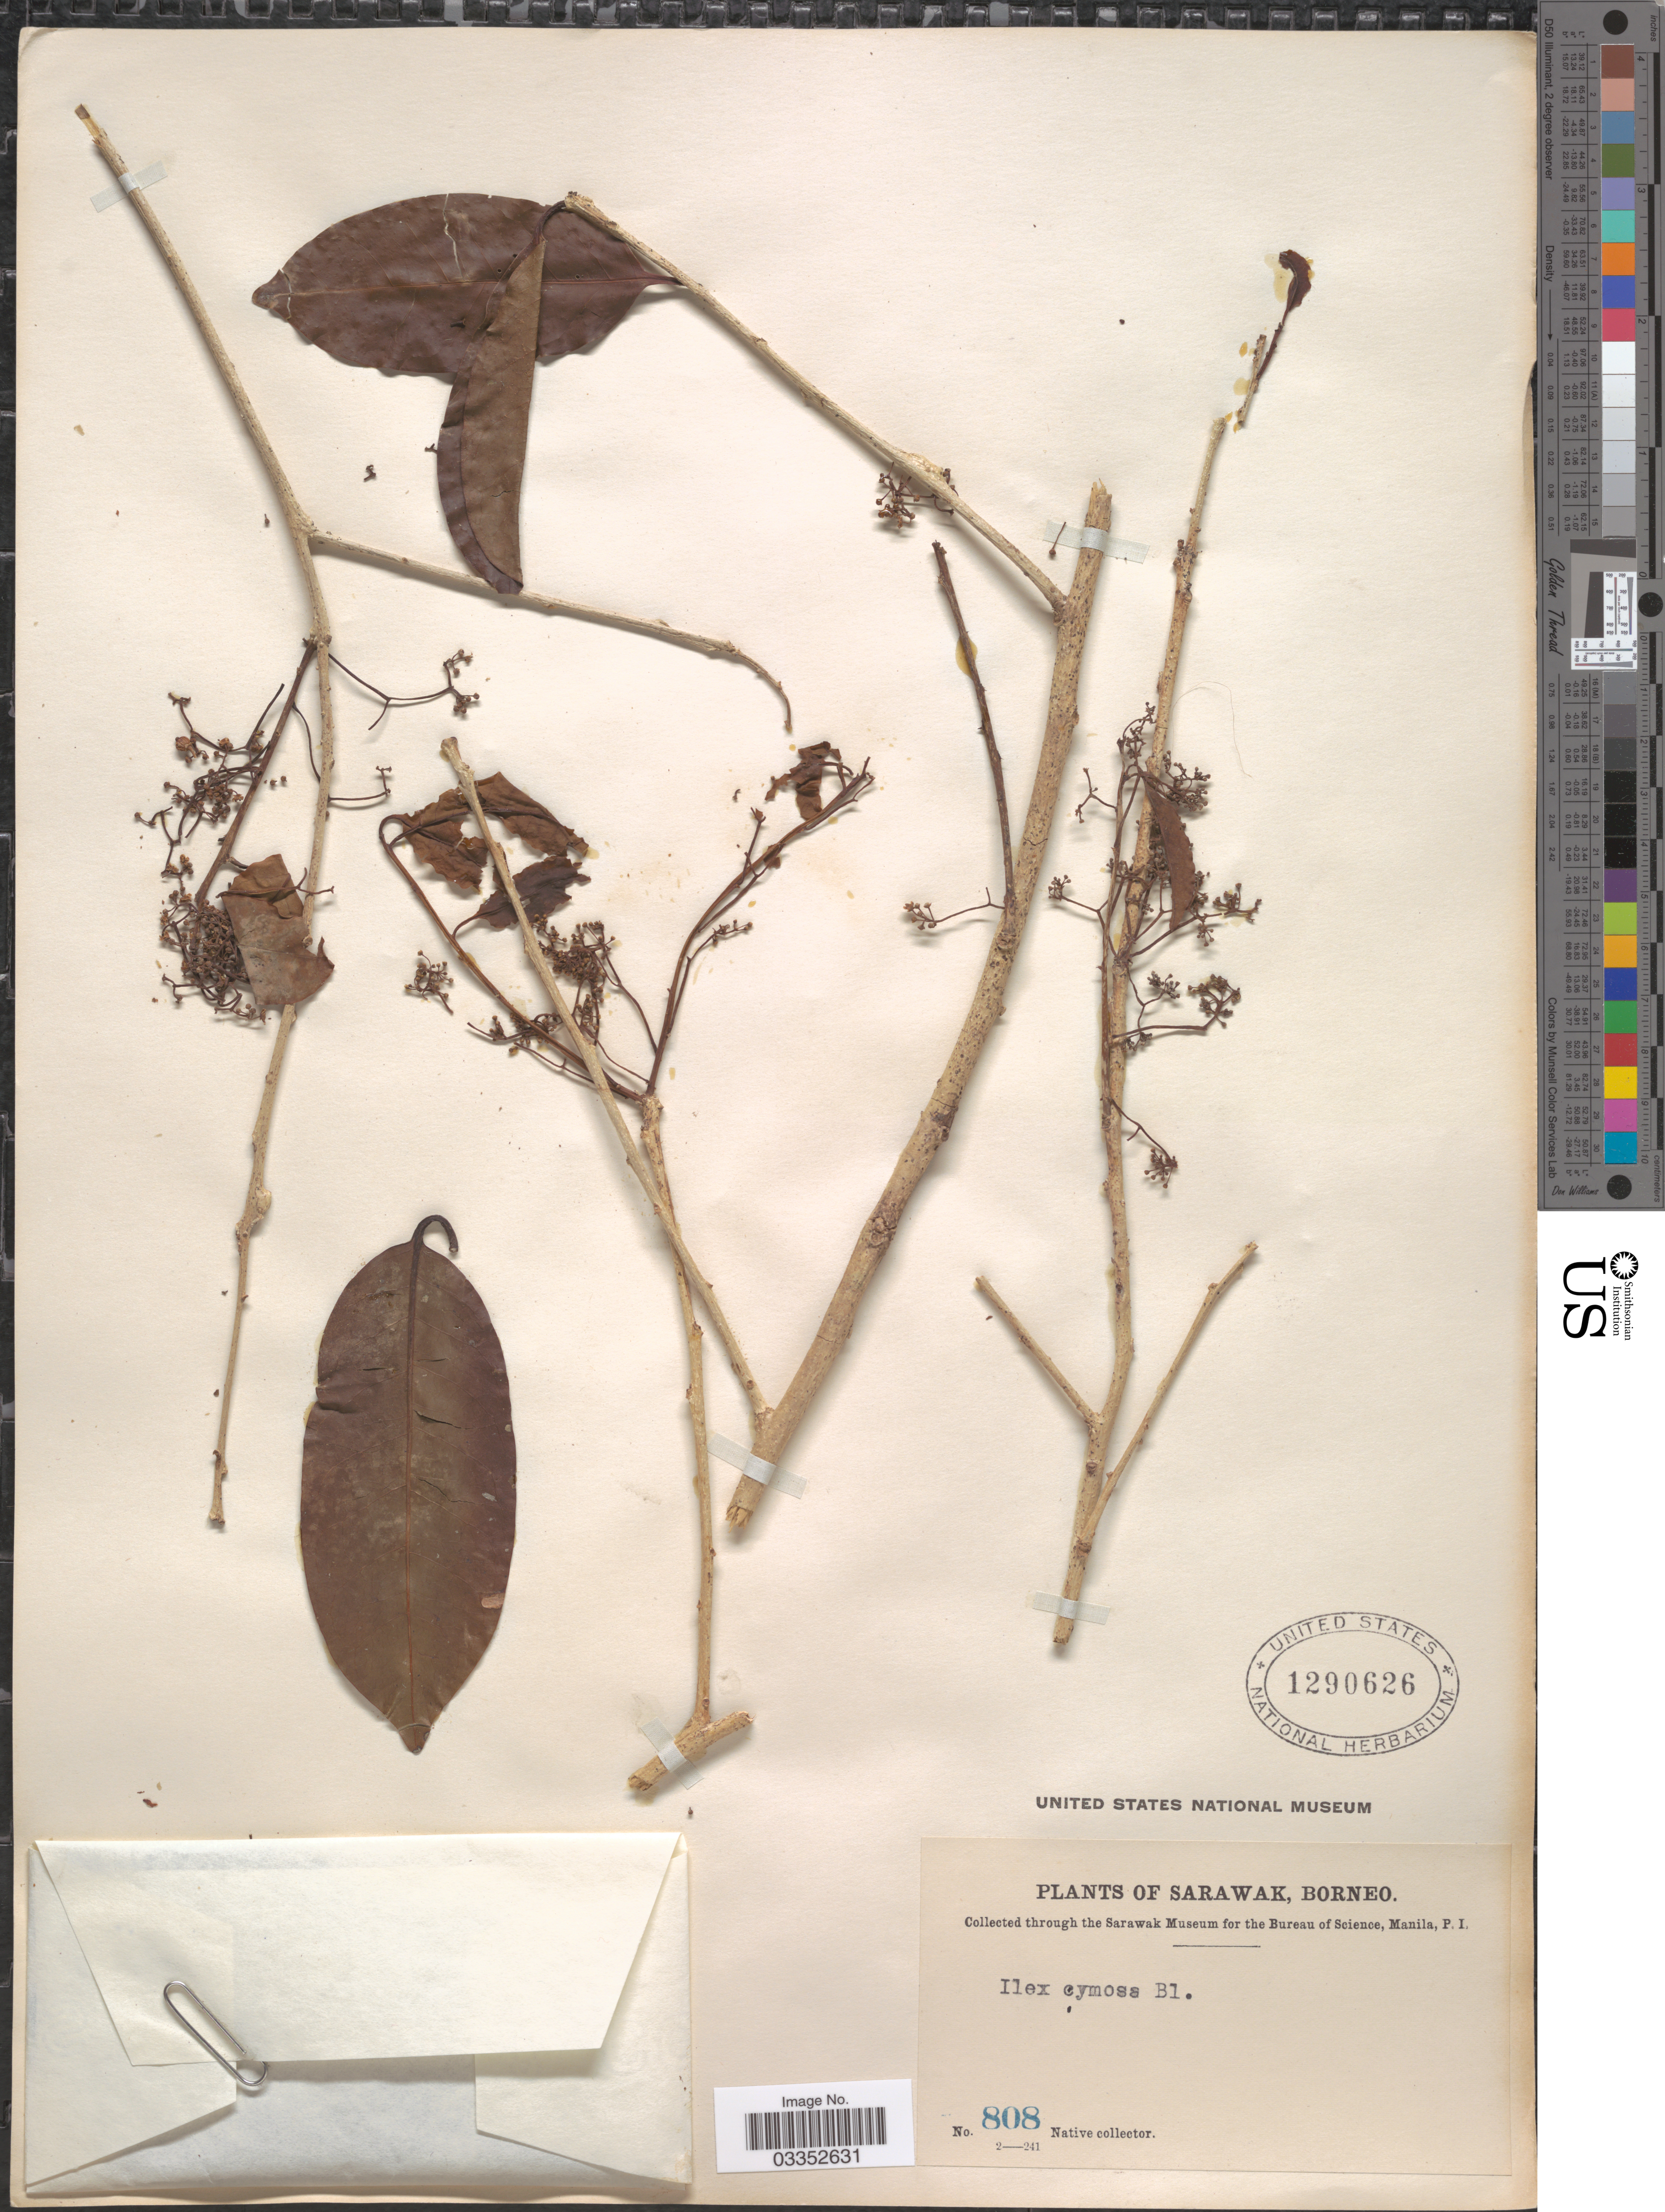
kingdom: Plantae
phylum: Tracheophyta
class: Magnoliopsida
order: Aquifoliales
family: Aquifoliaceae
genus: Ilex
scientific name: Ilex cymosa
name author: Blume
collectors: Native collector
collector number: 808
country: Malaysia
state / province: Sarawak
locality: Borneo.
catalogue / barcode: US 1290626